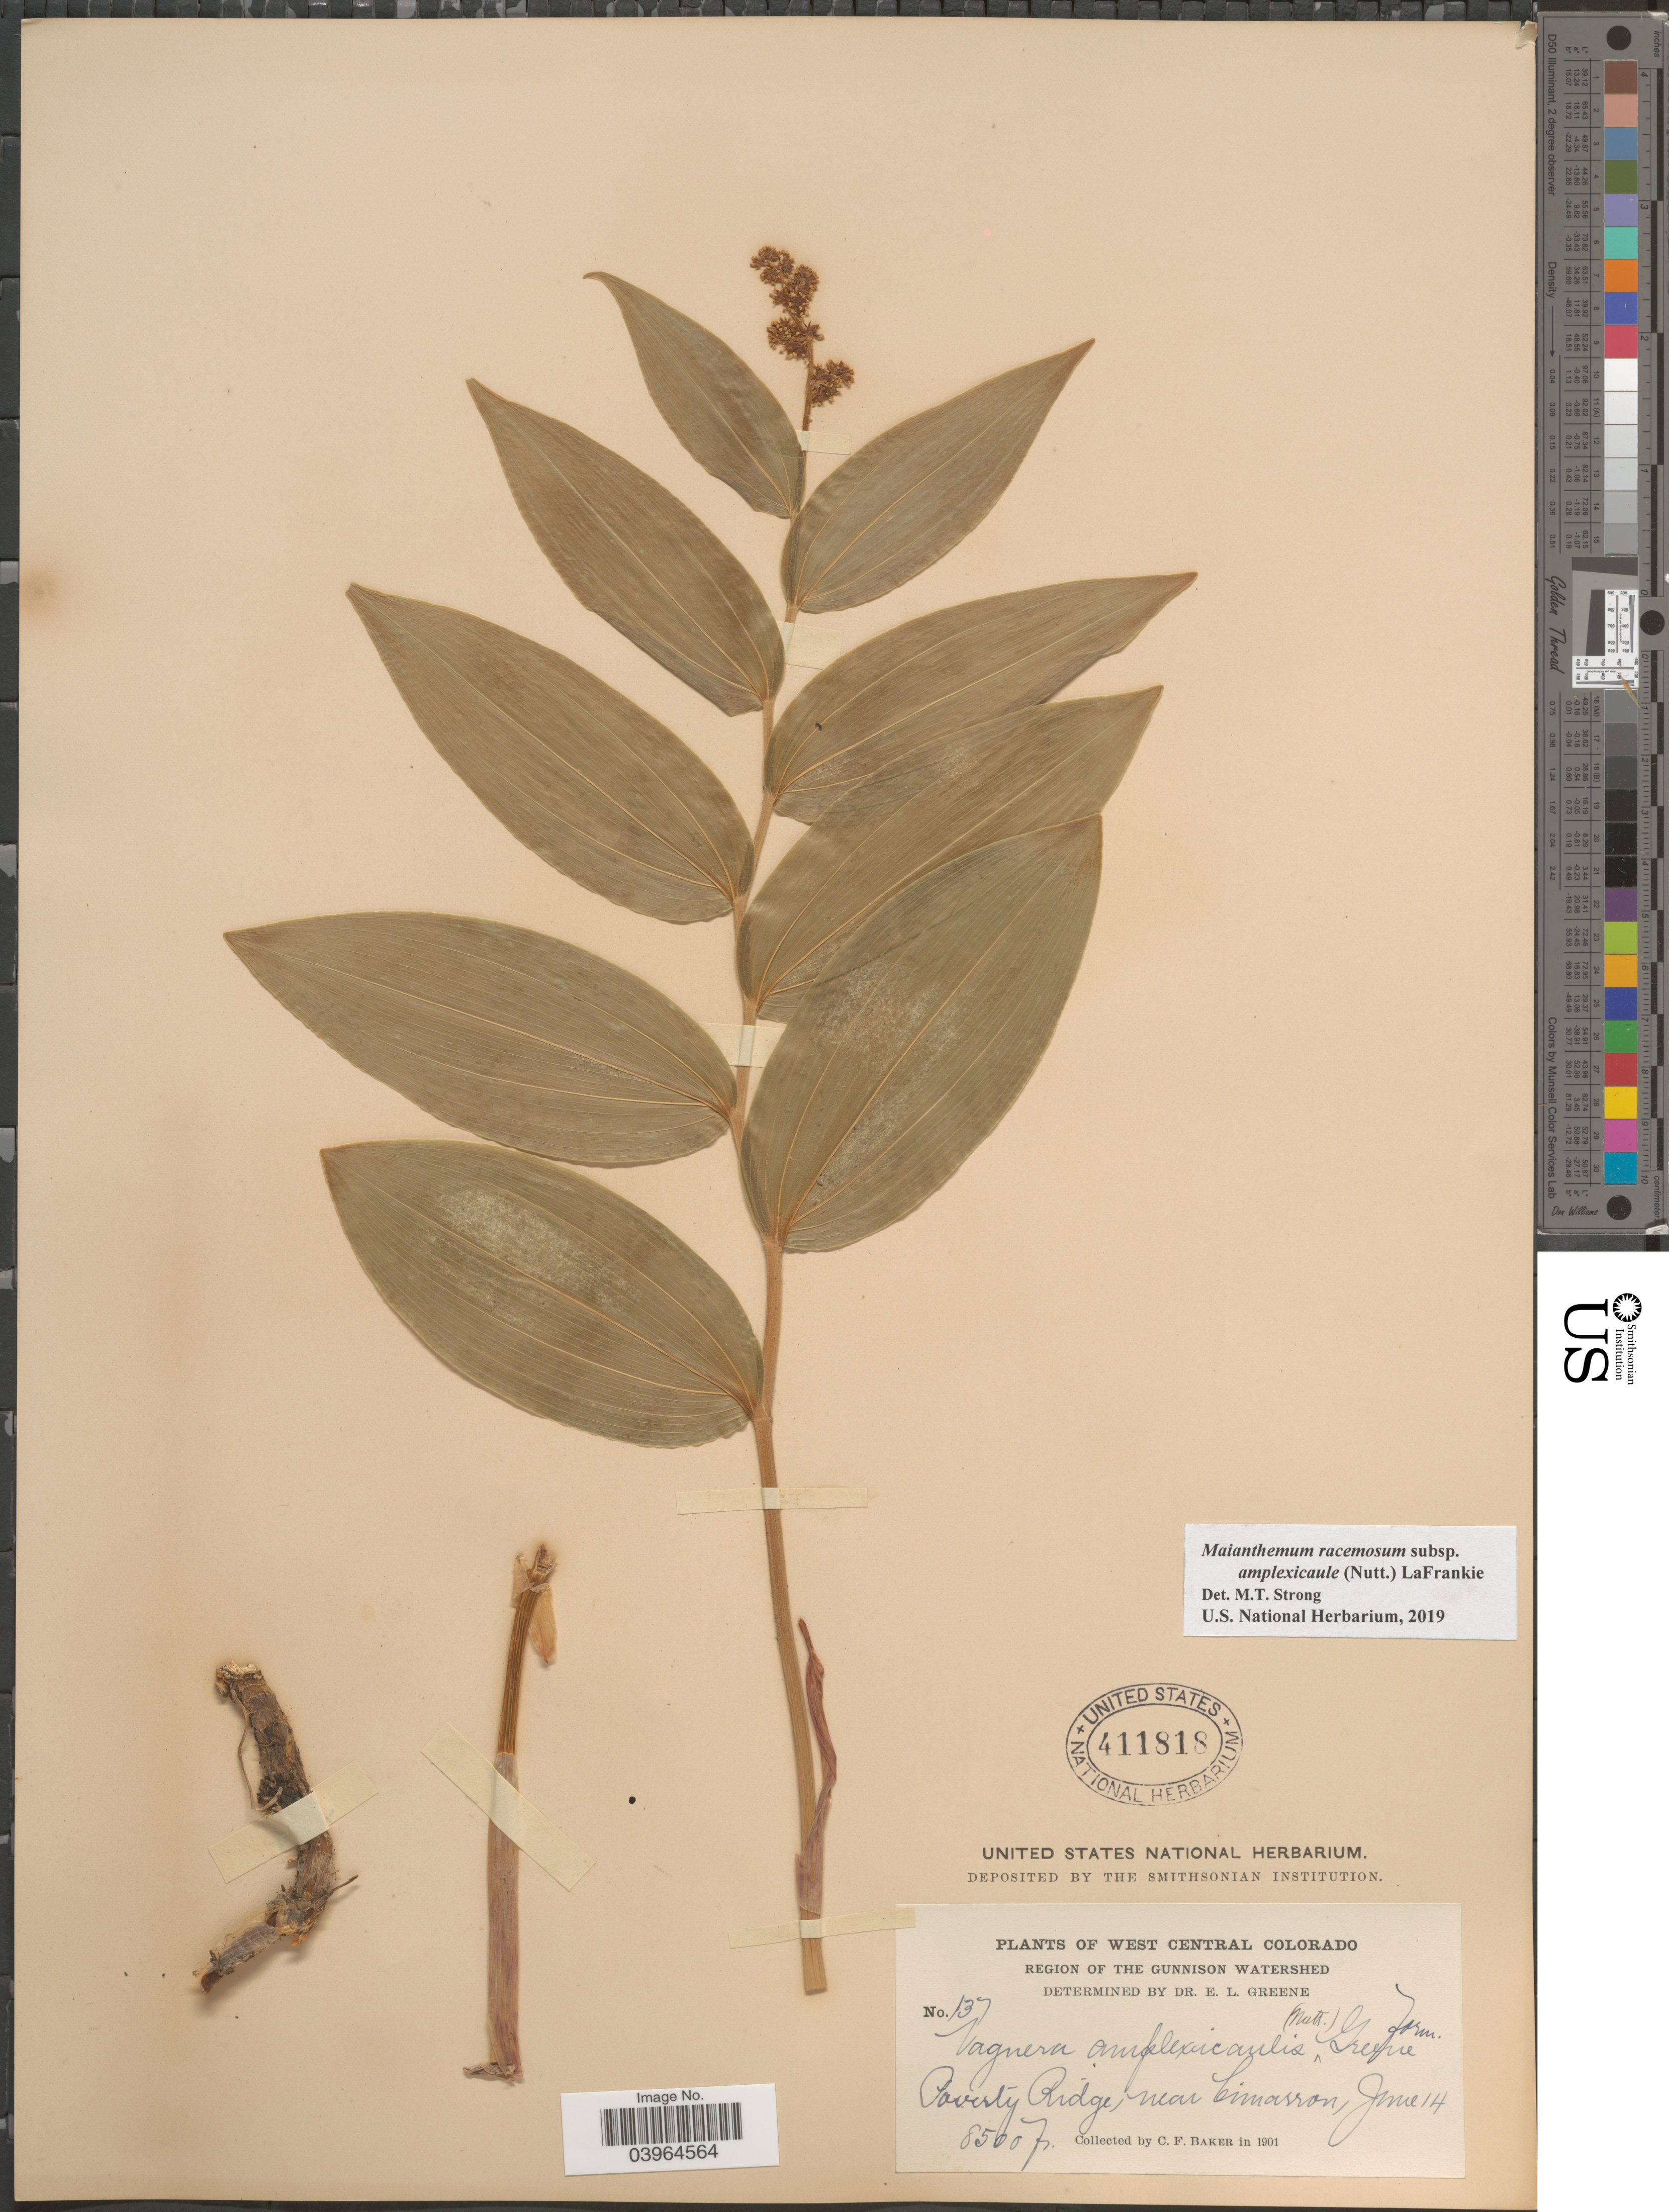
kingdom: Plantae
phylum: Tracheophyta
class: Liliopsida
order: Asparagales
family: Asparagaceae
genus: Maianthemum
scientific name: Maianthemum racemosum subsp. amplexicaule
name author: (Nutt.) LaFrankie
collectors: C. F. Baker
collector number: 137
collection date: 1901-06-14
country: United States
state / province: Colorado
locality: West Central Colorado. Region of the Gunnison Watershed. Poverty Ridge, near Cimarron.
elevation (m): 2591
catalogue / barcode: US 411818